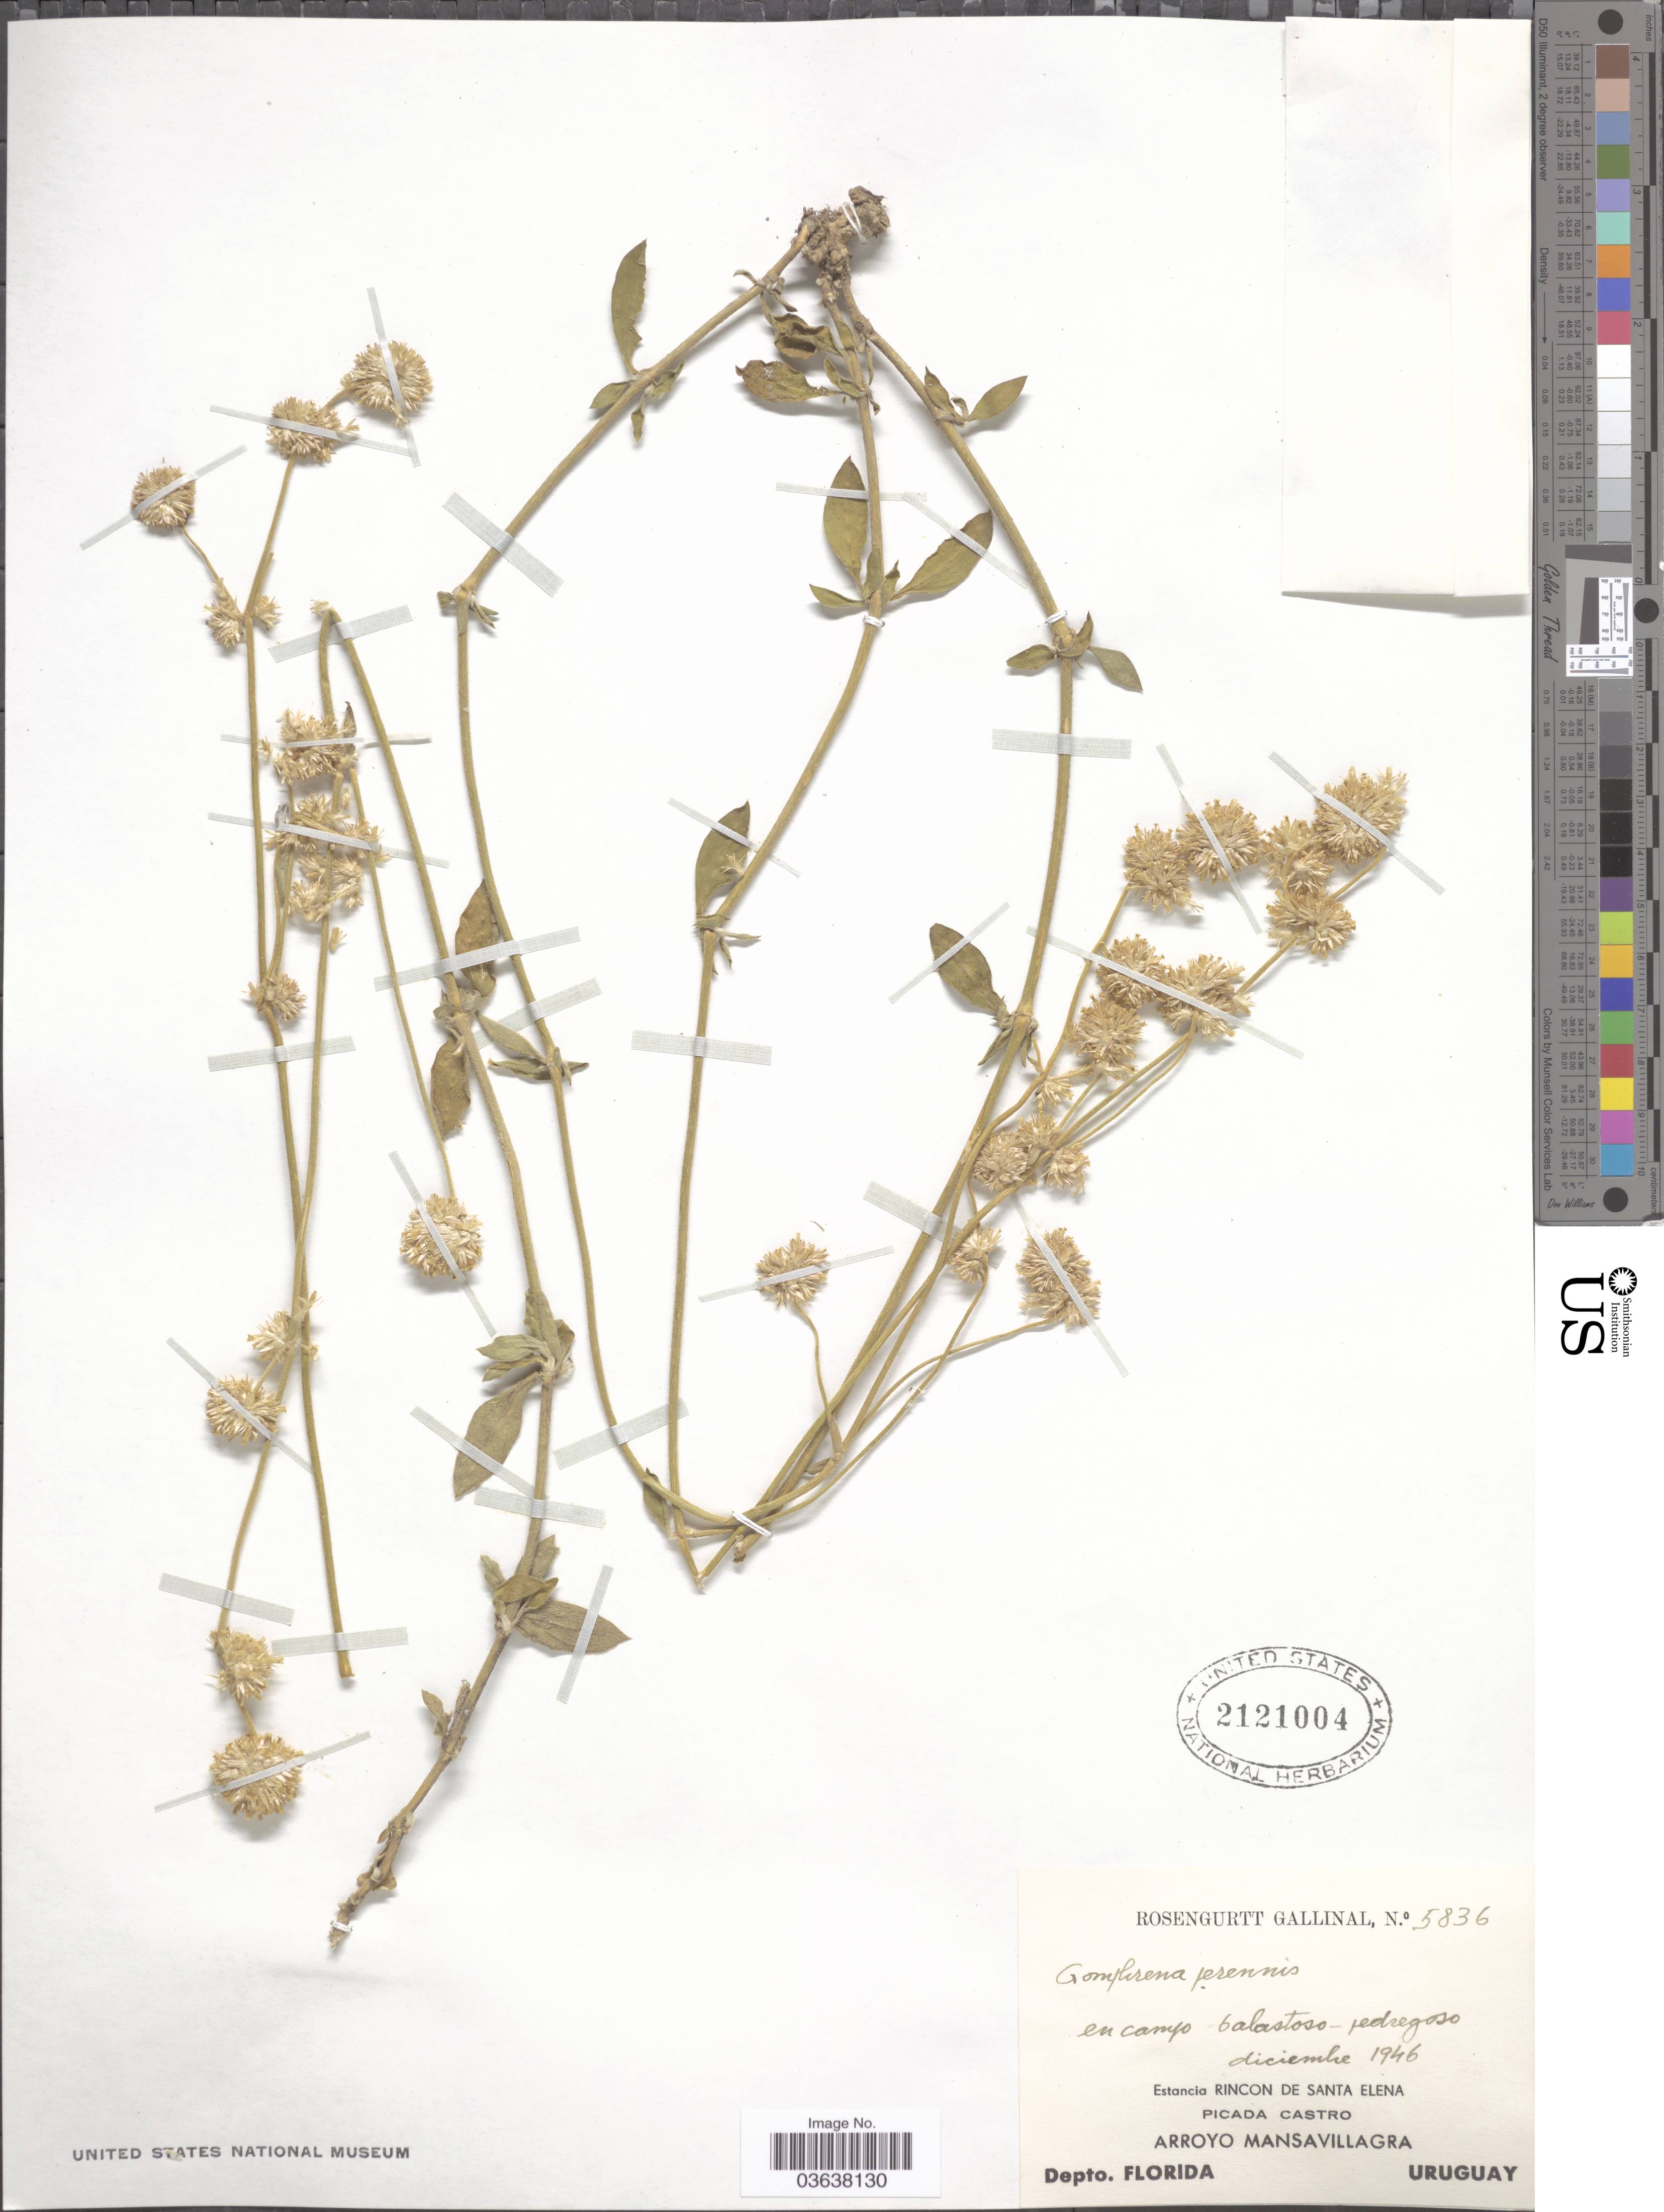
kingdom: Plantae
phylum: Tracheophyta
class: Magnoliopsida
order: Caryophyllales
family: Amaranthaceae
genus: Gomphrena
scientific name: Gomphrena perennis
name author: L.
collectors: R. Gallinal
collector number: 5836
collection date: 1946-12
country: Uruguay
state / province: Florida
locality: En campo Calastoso-pedregoso. Estancia Rincon de Santa Elena, Picada Castro. Arroyo Mansavillagra. Depto. Florida.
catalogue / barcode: US 2121004